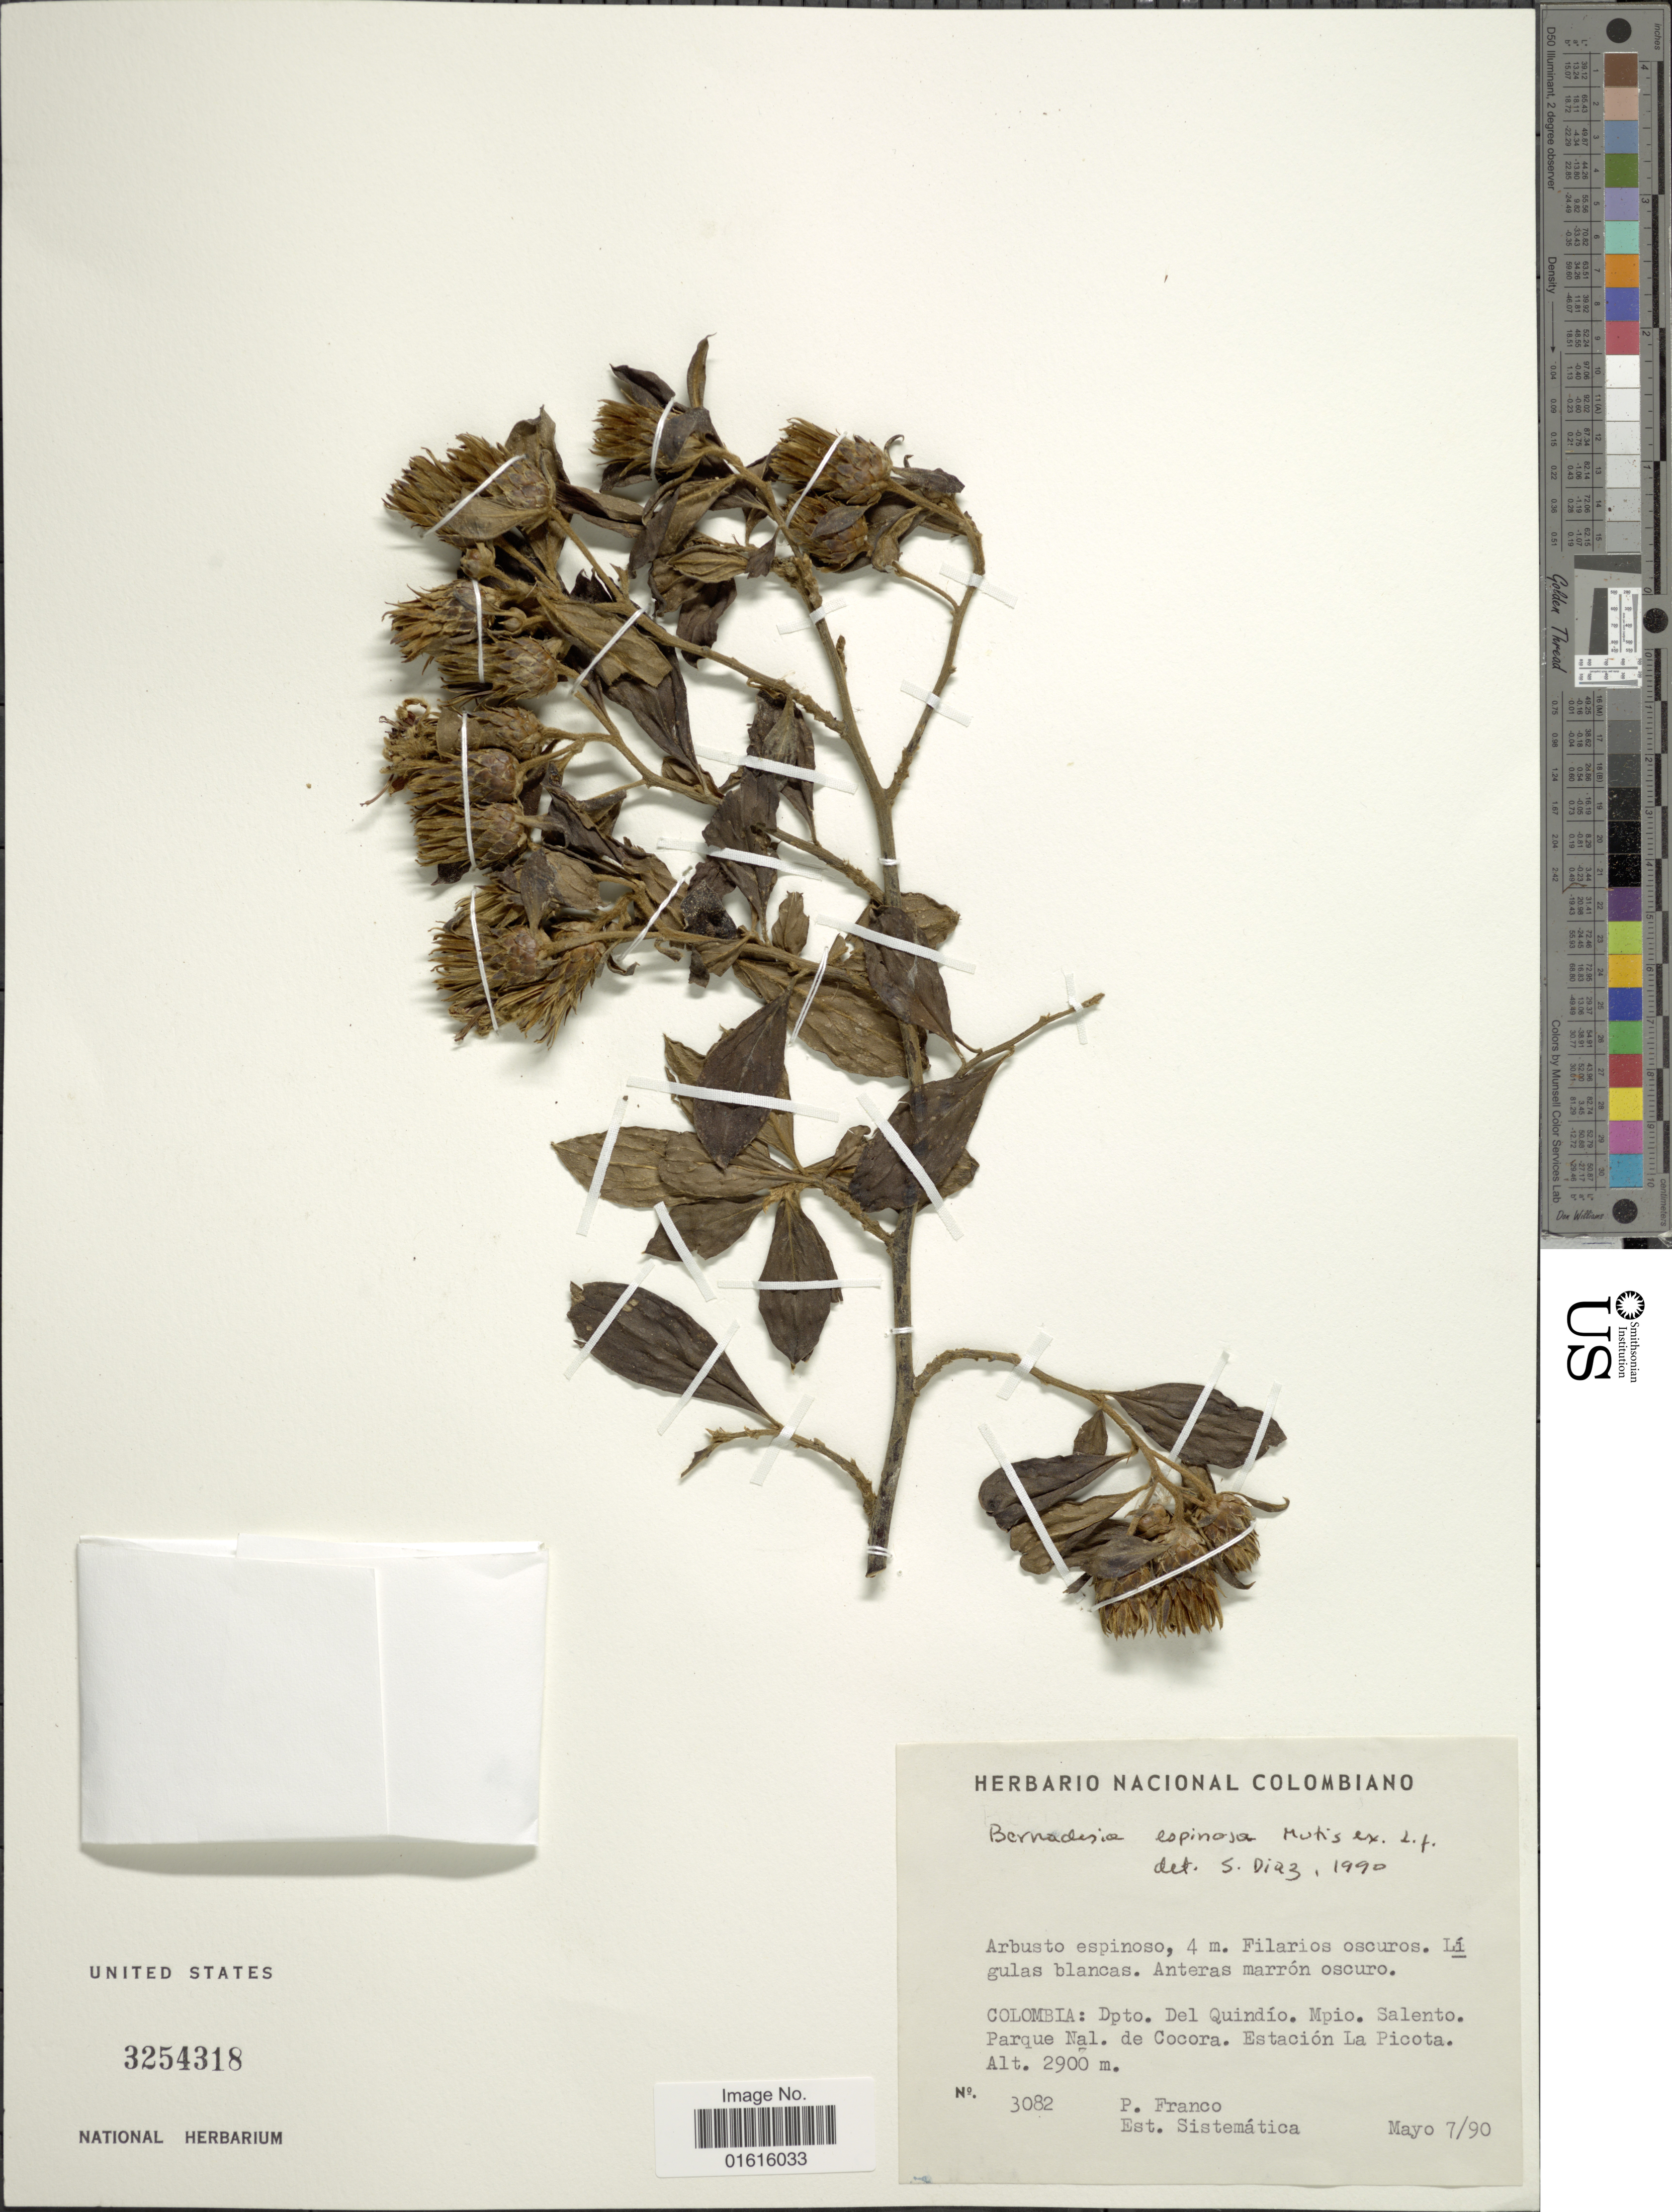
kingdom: Plantae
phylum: Tracheophyta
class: Magnoliopsida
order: Asterales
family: Asteraceae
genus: Barnadesia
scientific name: Barnadesia spinosa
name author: L. f.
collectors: P. Franco & Estudiantes Sistematica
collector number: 3082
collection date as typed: Transcribed d/m/y: 7/5/90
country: Colombia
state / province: Quindío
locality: Mpio. Salento. Parque Nal. de Cocora. Estacion La Picota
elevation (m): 2900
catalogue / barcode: US 3254318